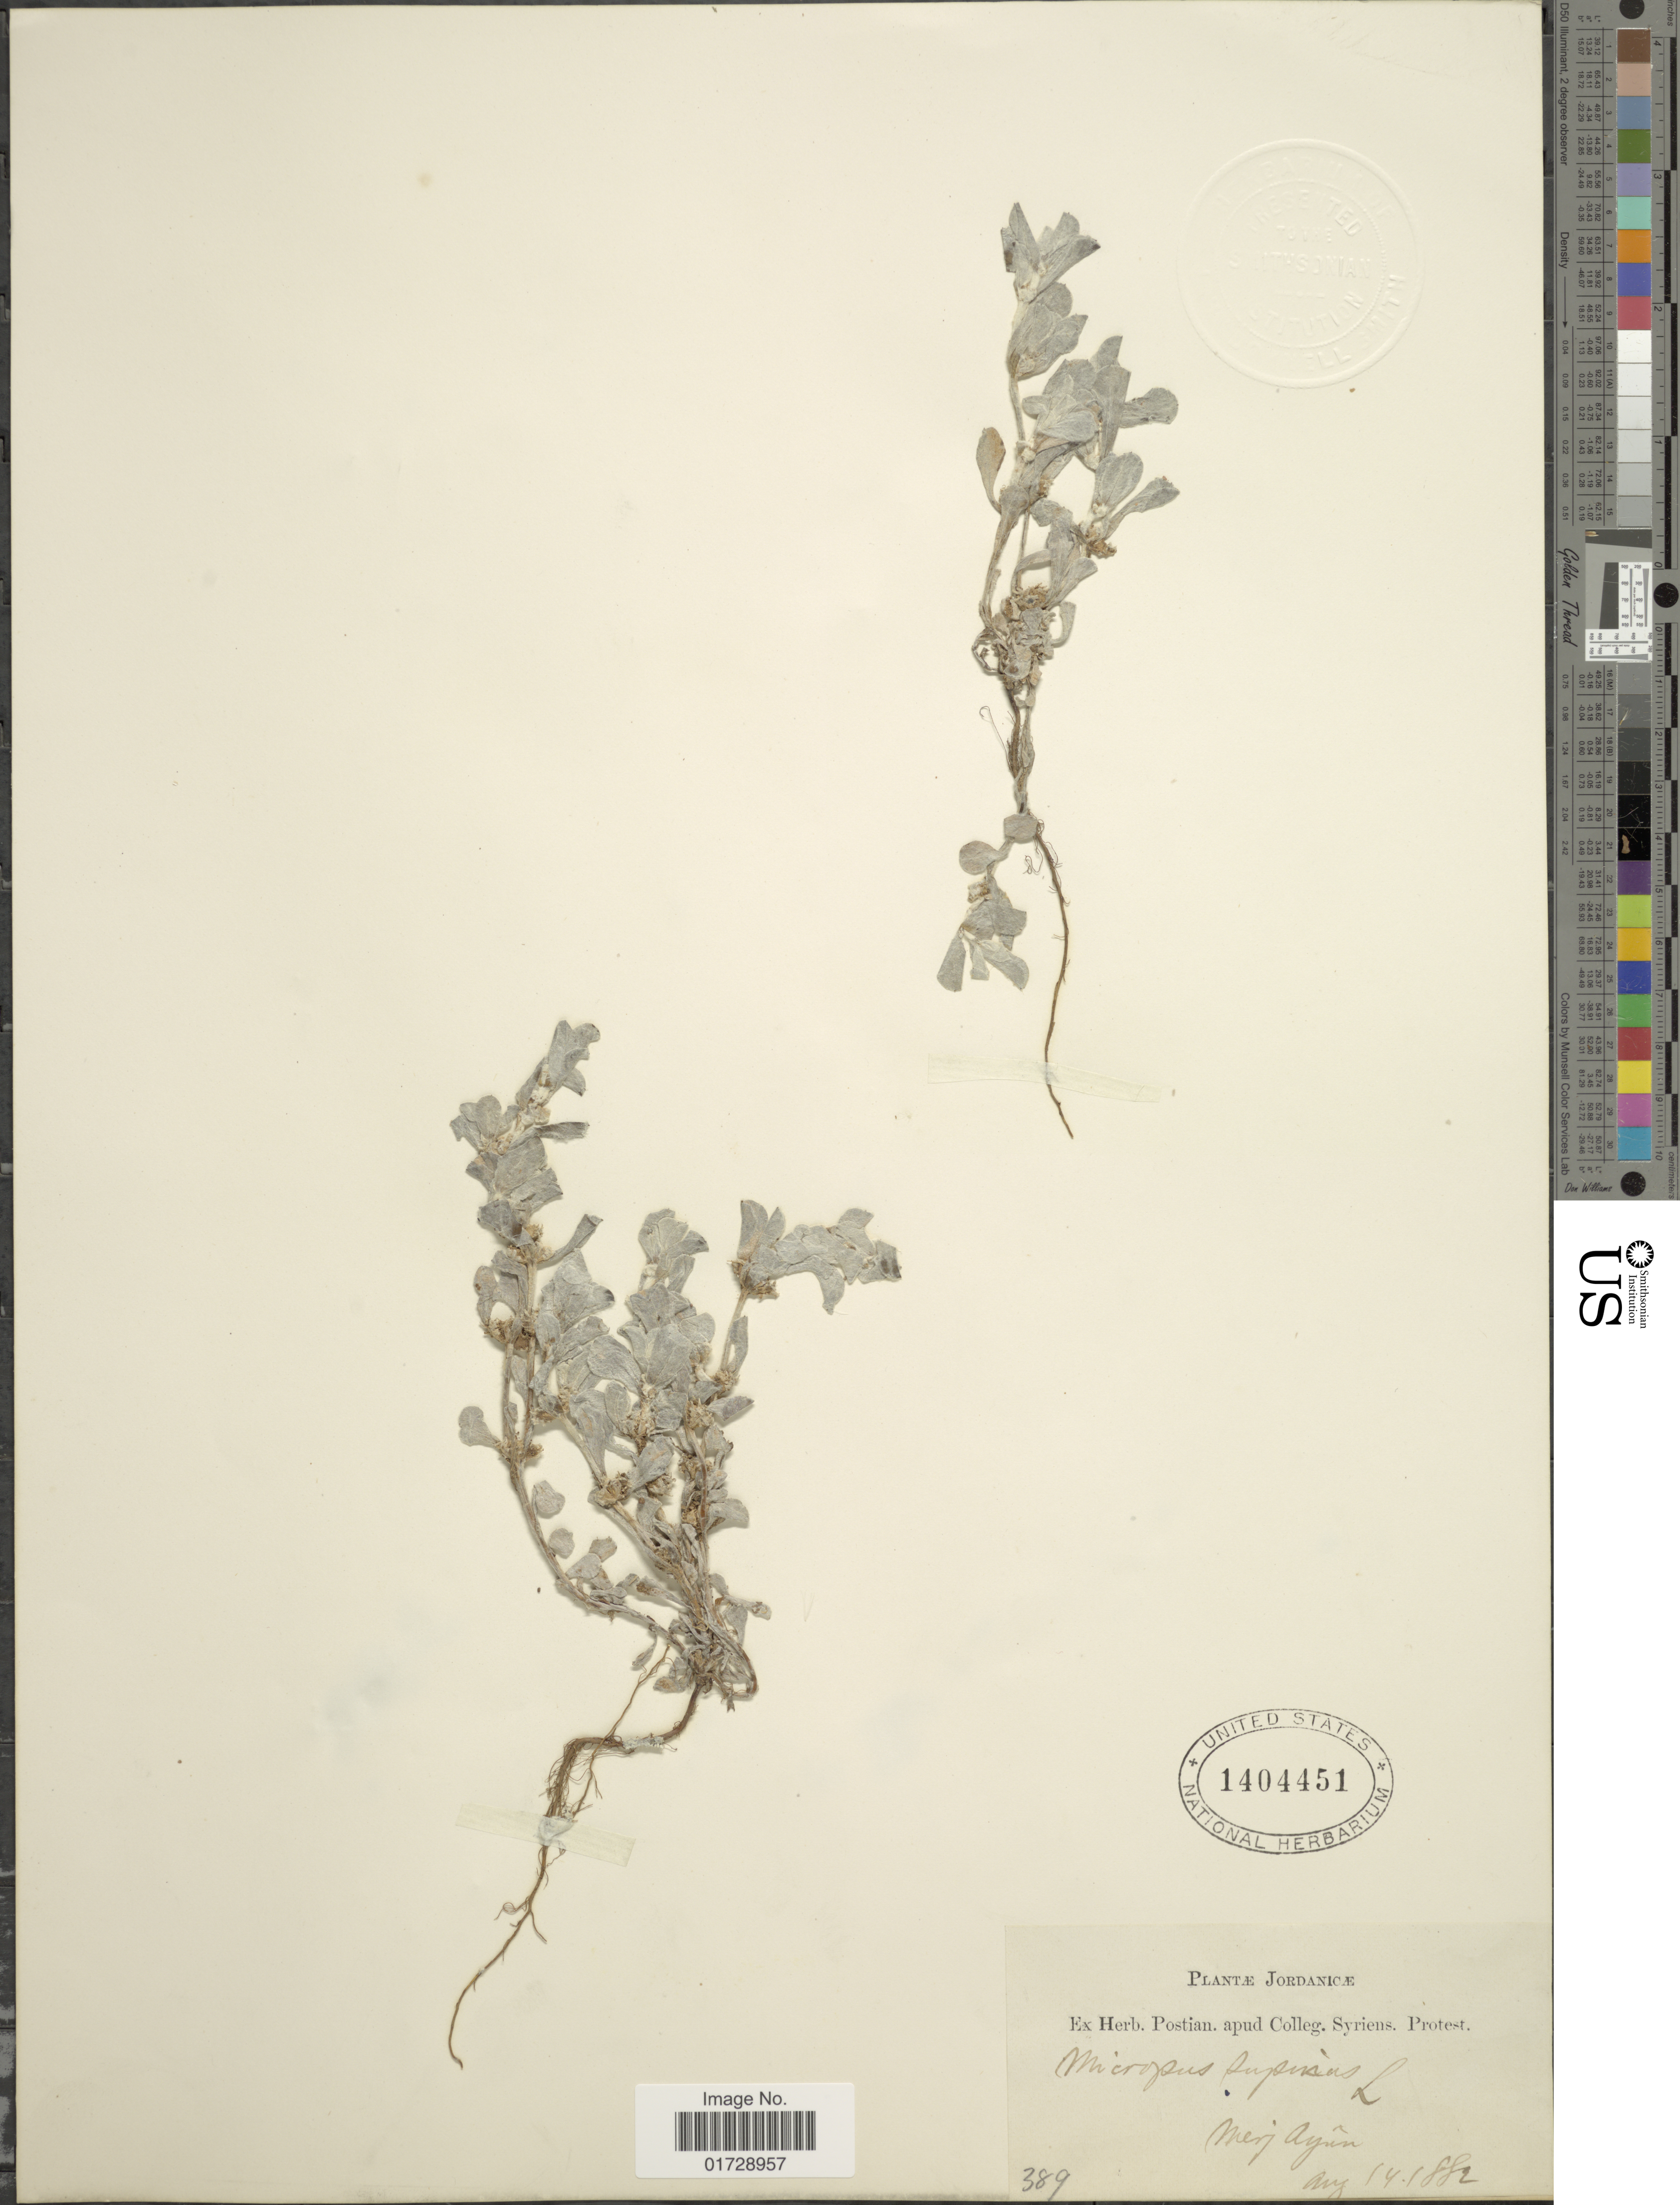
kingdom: Plantae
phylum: Tracheophyta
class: Magnoliopsida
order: Asterales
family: Asteraceae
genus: Micropus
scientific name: Micropus supinus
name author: L.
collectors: ex herb. Postian. apud Colleg. Syriens. Protest. USE "Fannie P. A. Shepard" (10308853) AS PRIMARY COLLECTOR INSTEAD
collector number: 389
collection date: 1882-08-14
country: Jordan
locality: Merj Ayun [interpreted]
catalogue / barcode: US 1404451